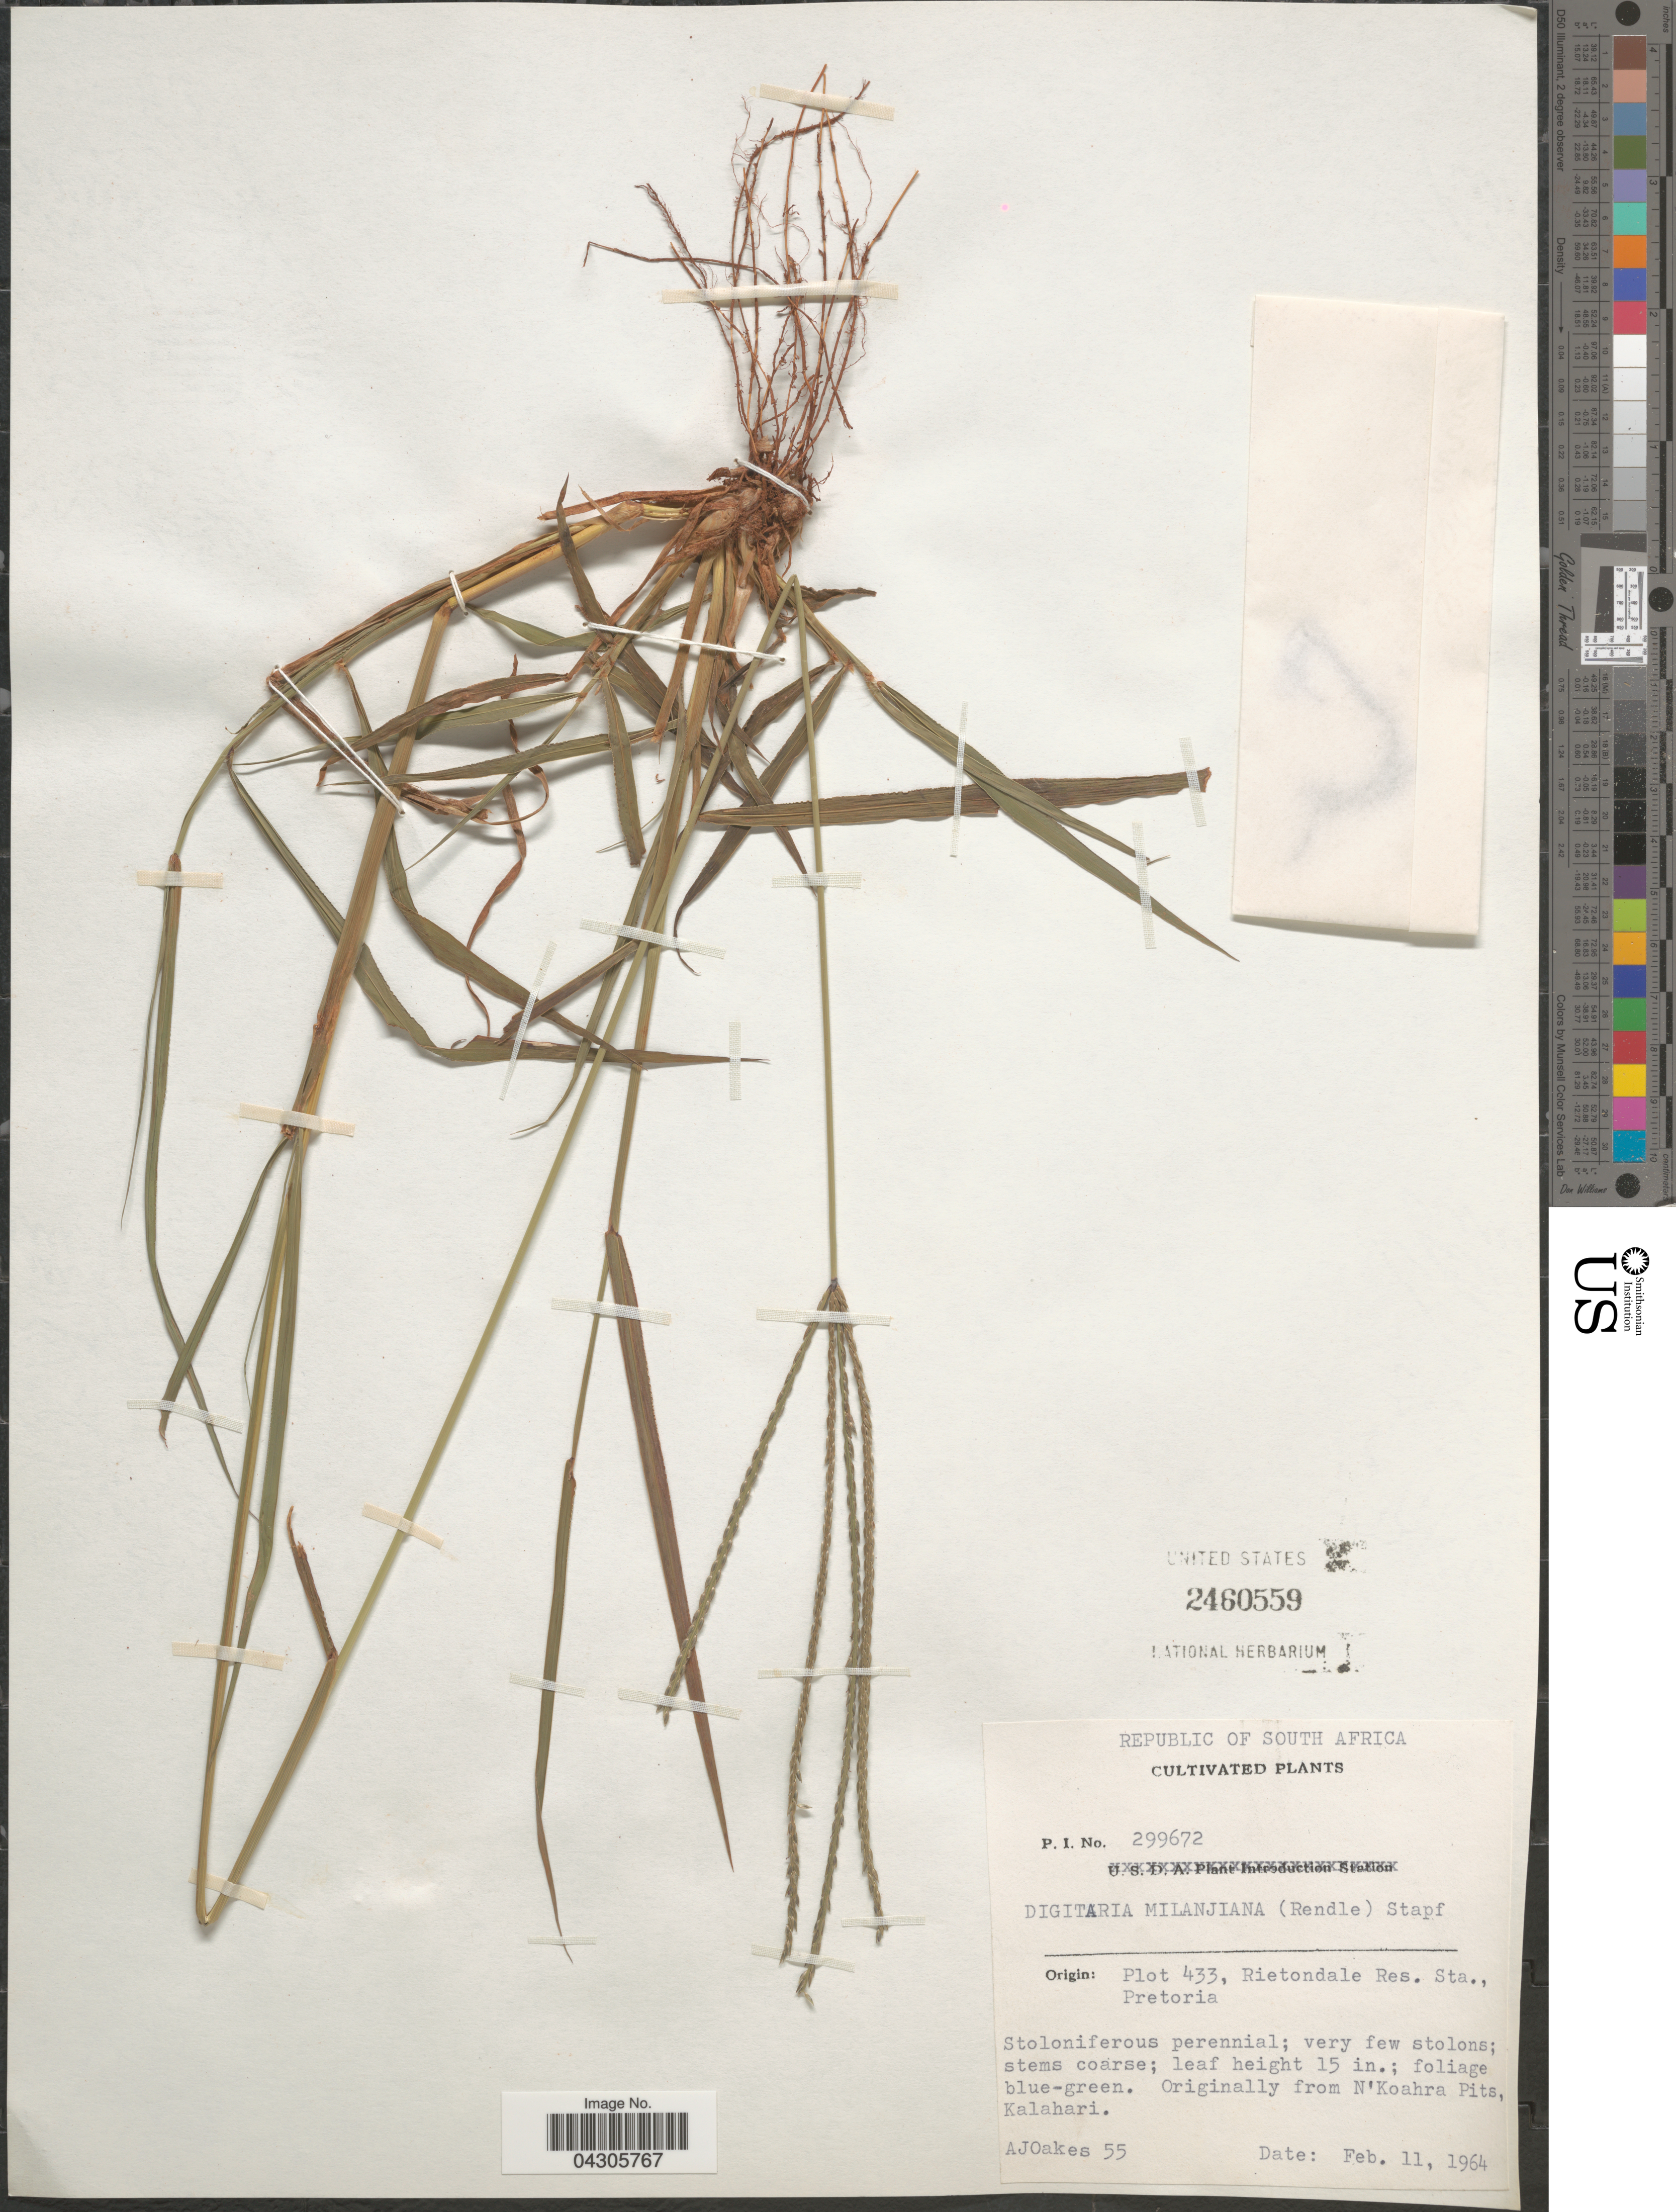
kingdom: Plantae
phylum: Tracheophyta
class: Liliopsida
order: Poales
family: Poaceae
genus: Digitaria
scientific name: Digitaria milanjiana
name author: (Rendle) Stapf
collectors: A. Oakes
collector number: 55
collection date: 1964-02-11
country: South Africa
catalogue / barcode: US 2460559